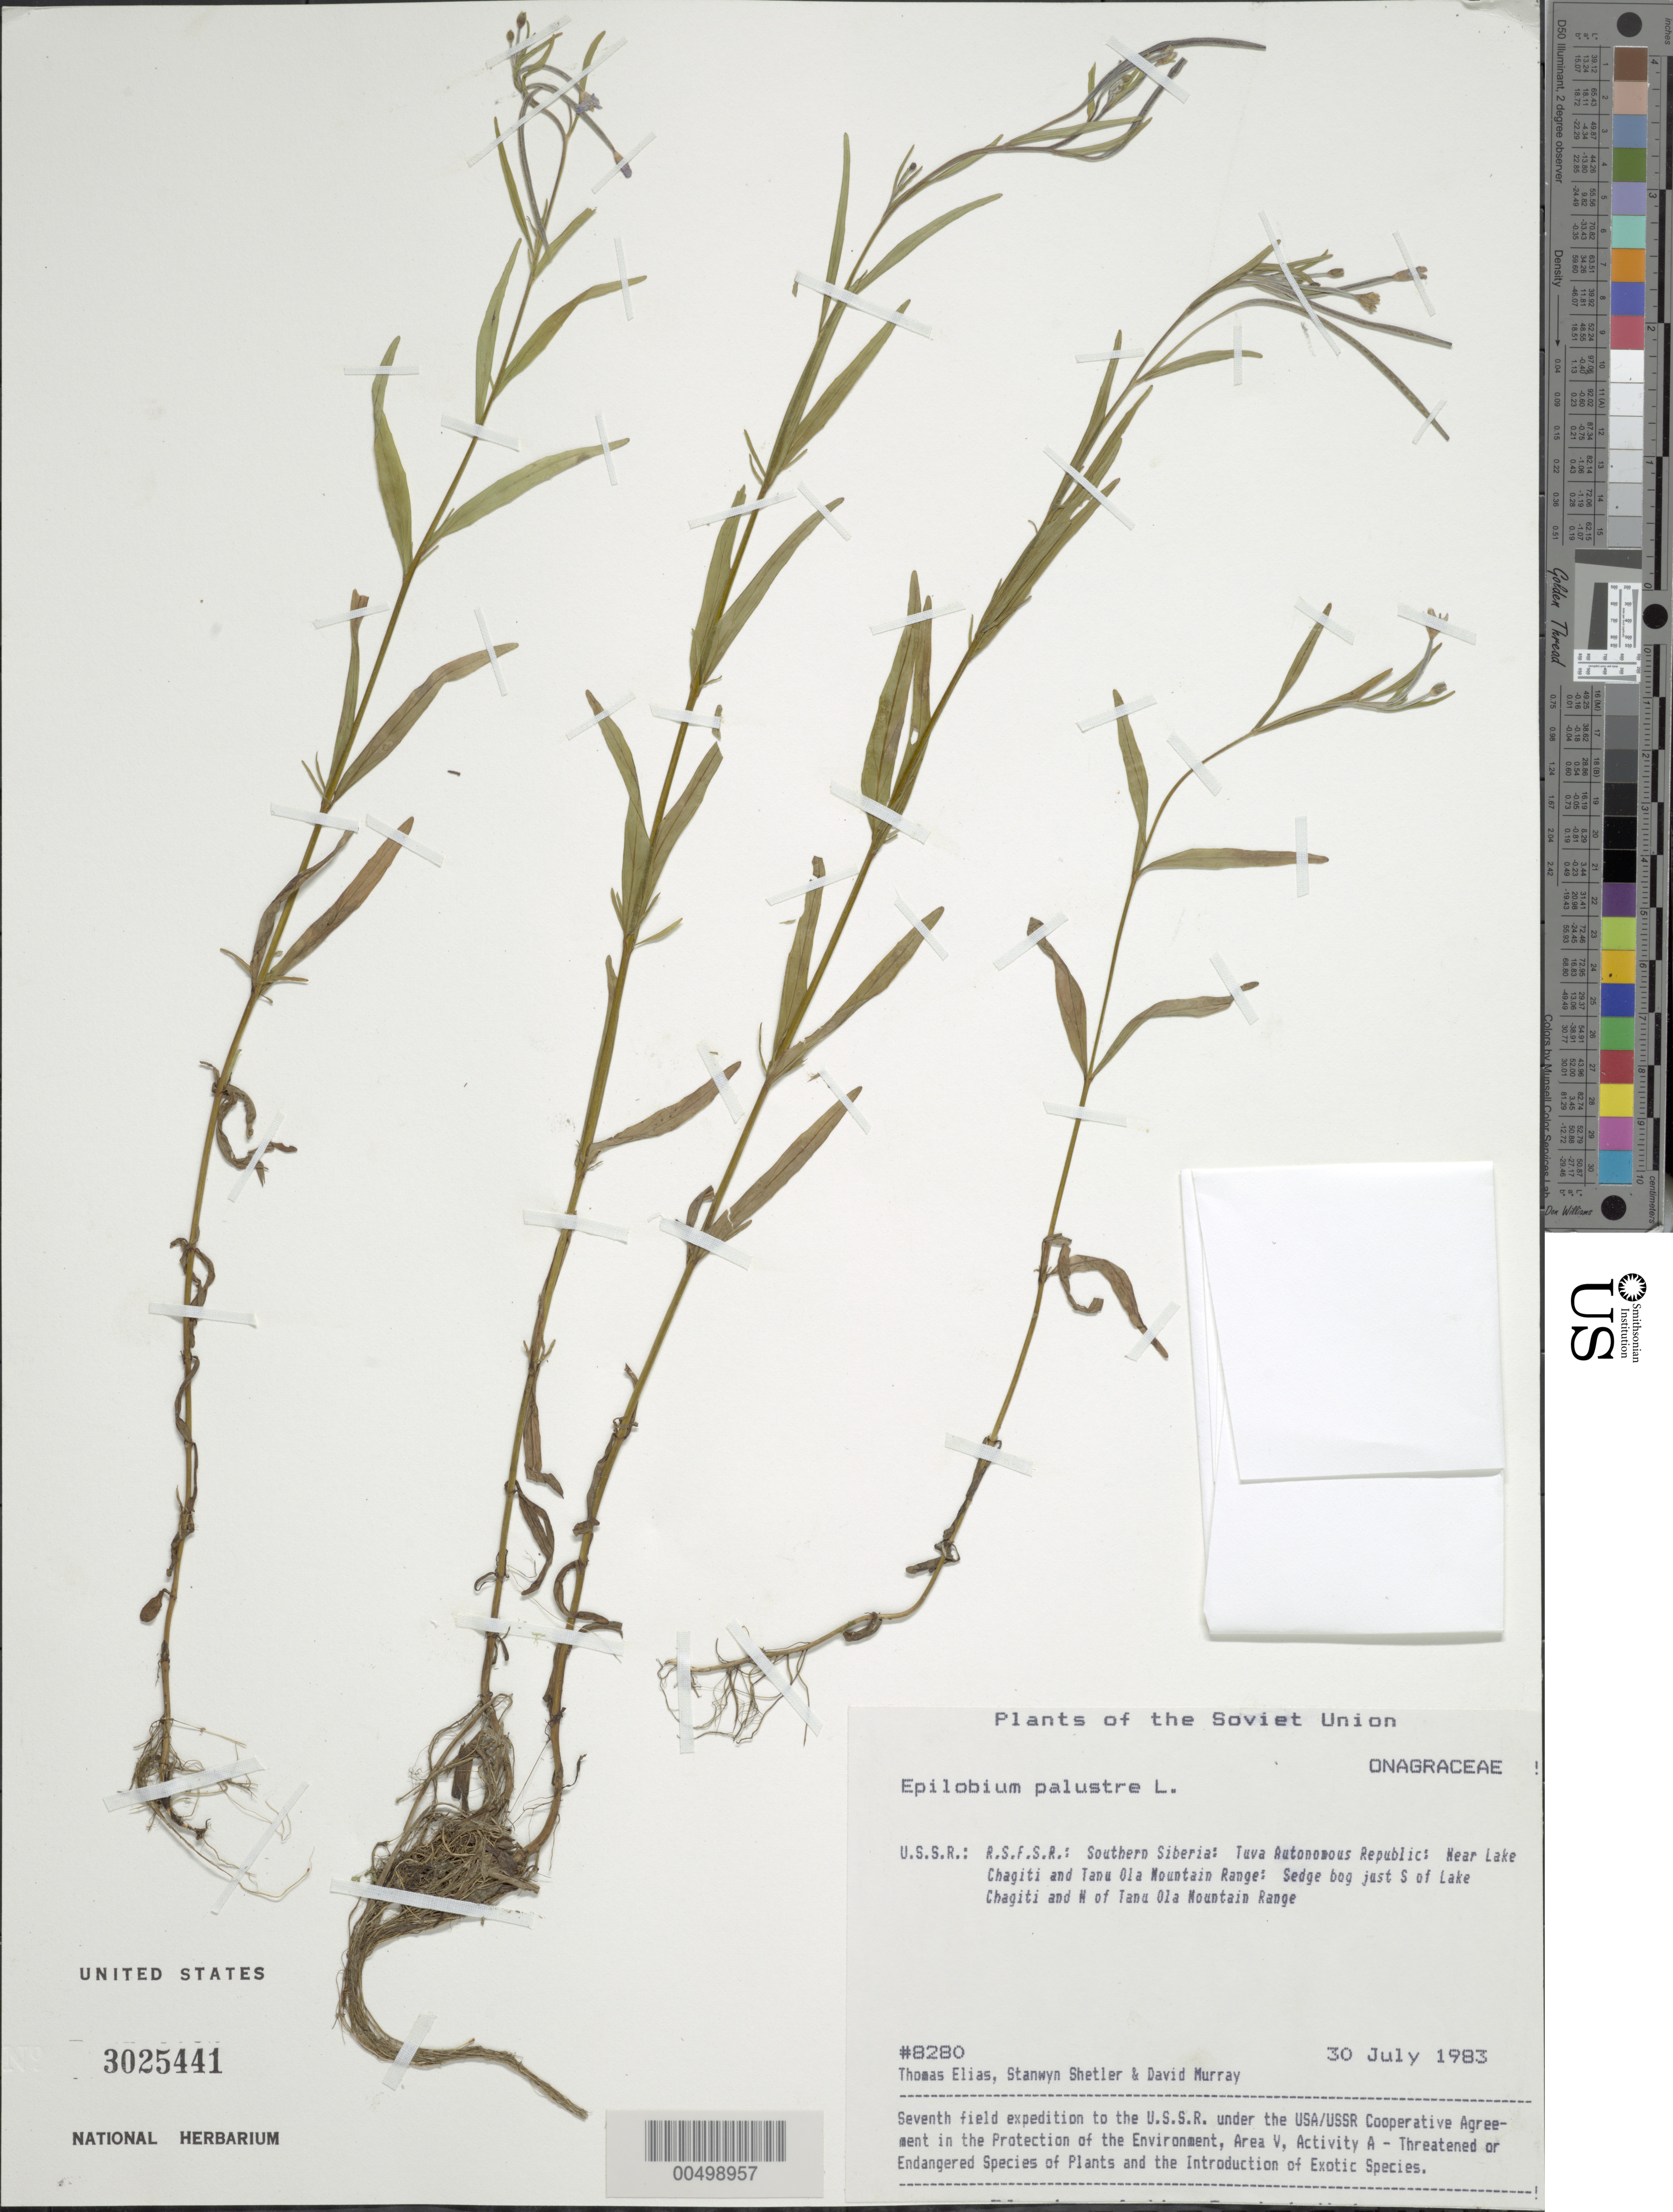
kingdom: Plantae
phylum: Tracheophyta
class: Magnoliopsida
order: Myrtales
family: Onagraceae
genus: Epilobium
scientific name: Epilobium palustre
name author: L.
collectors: T. Elias, S. Shetler & D. F. Murray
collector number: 8280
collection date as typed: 30 Jul 1983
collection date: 1983-07-30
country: Russian Federation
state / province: Tuva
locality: N of Tannu-Ola Mountain Range and just S of Lake Chagitai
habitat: sedge bog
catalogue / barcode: US 3025441